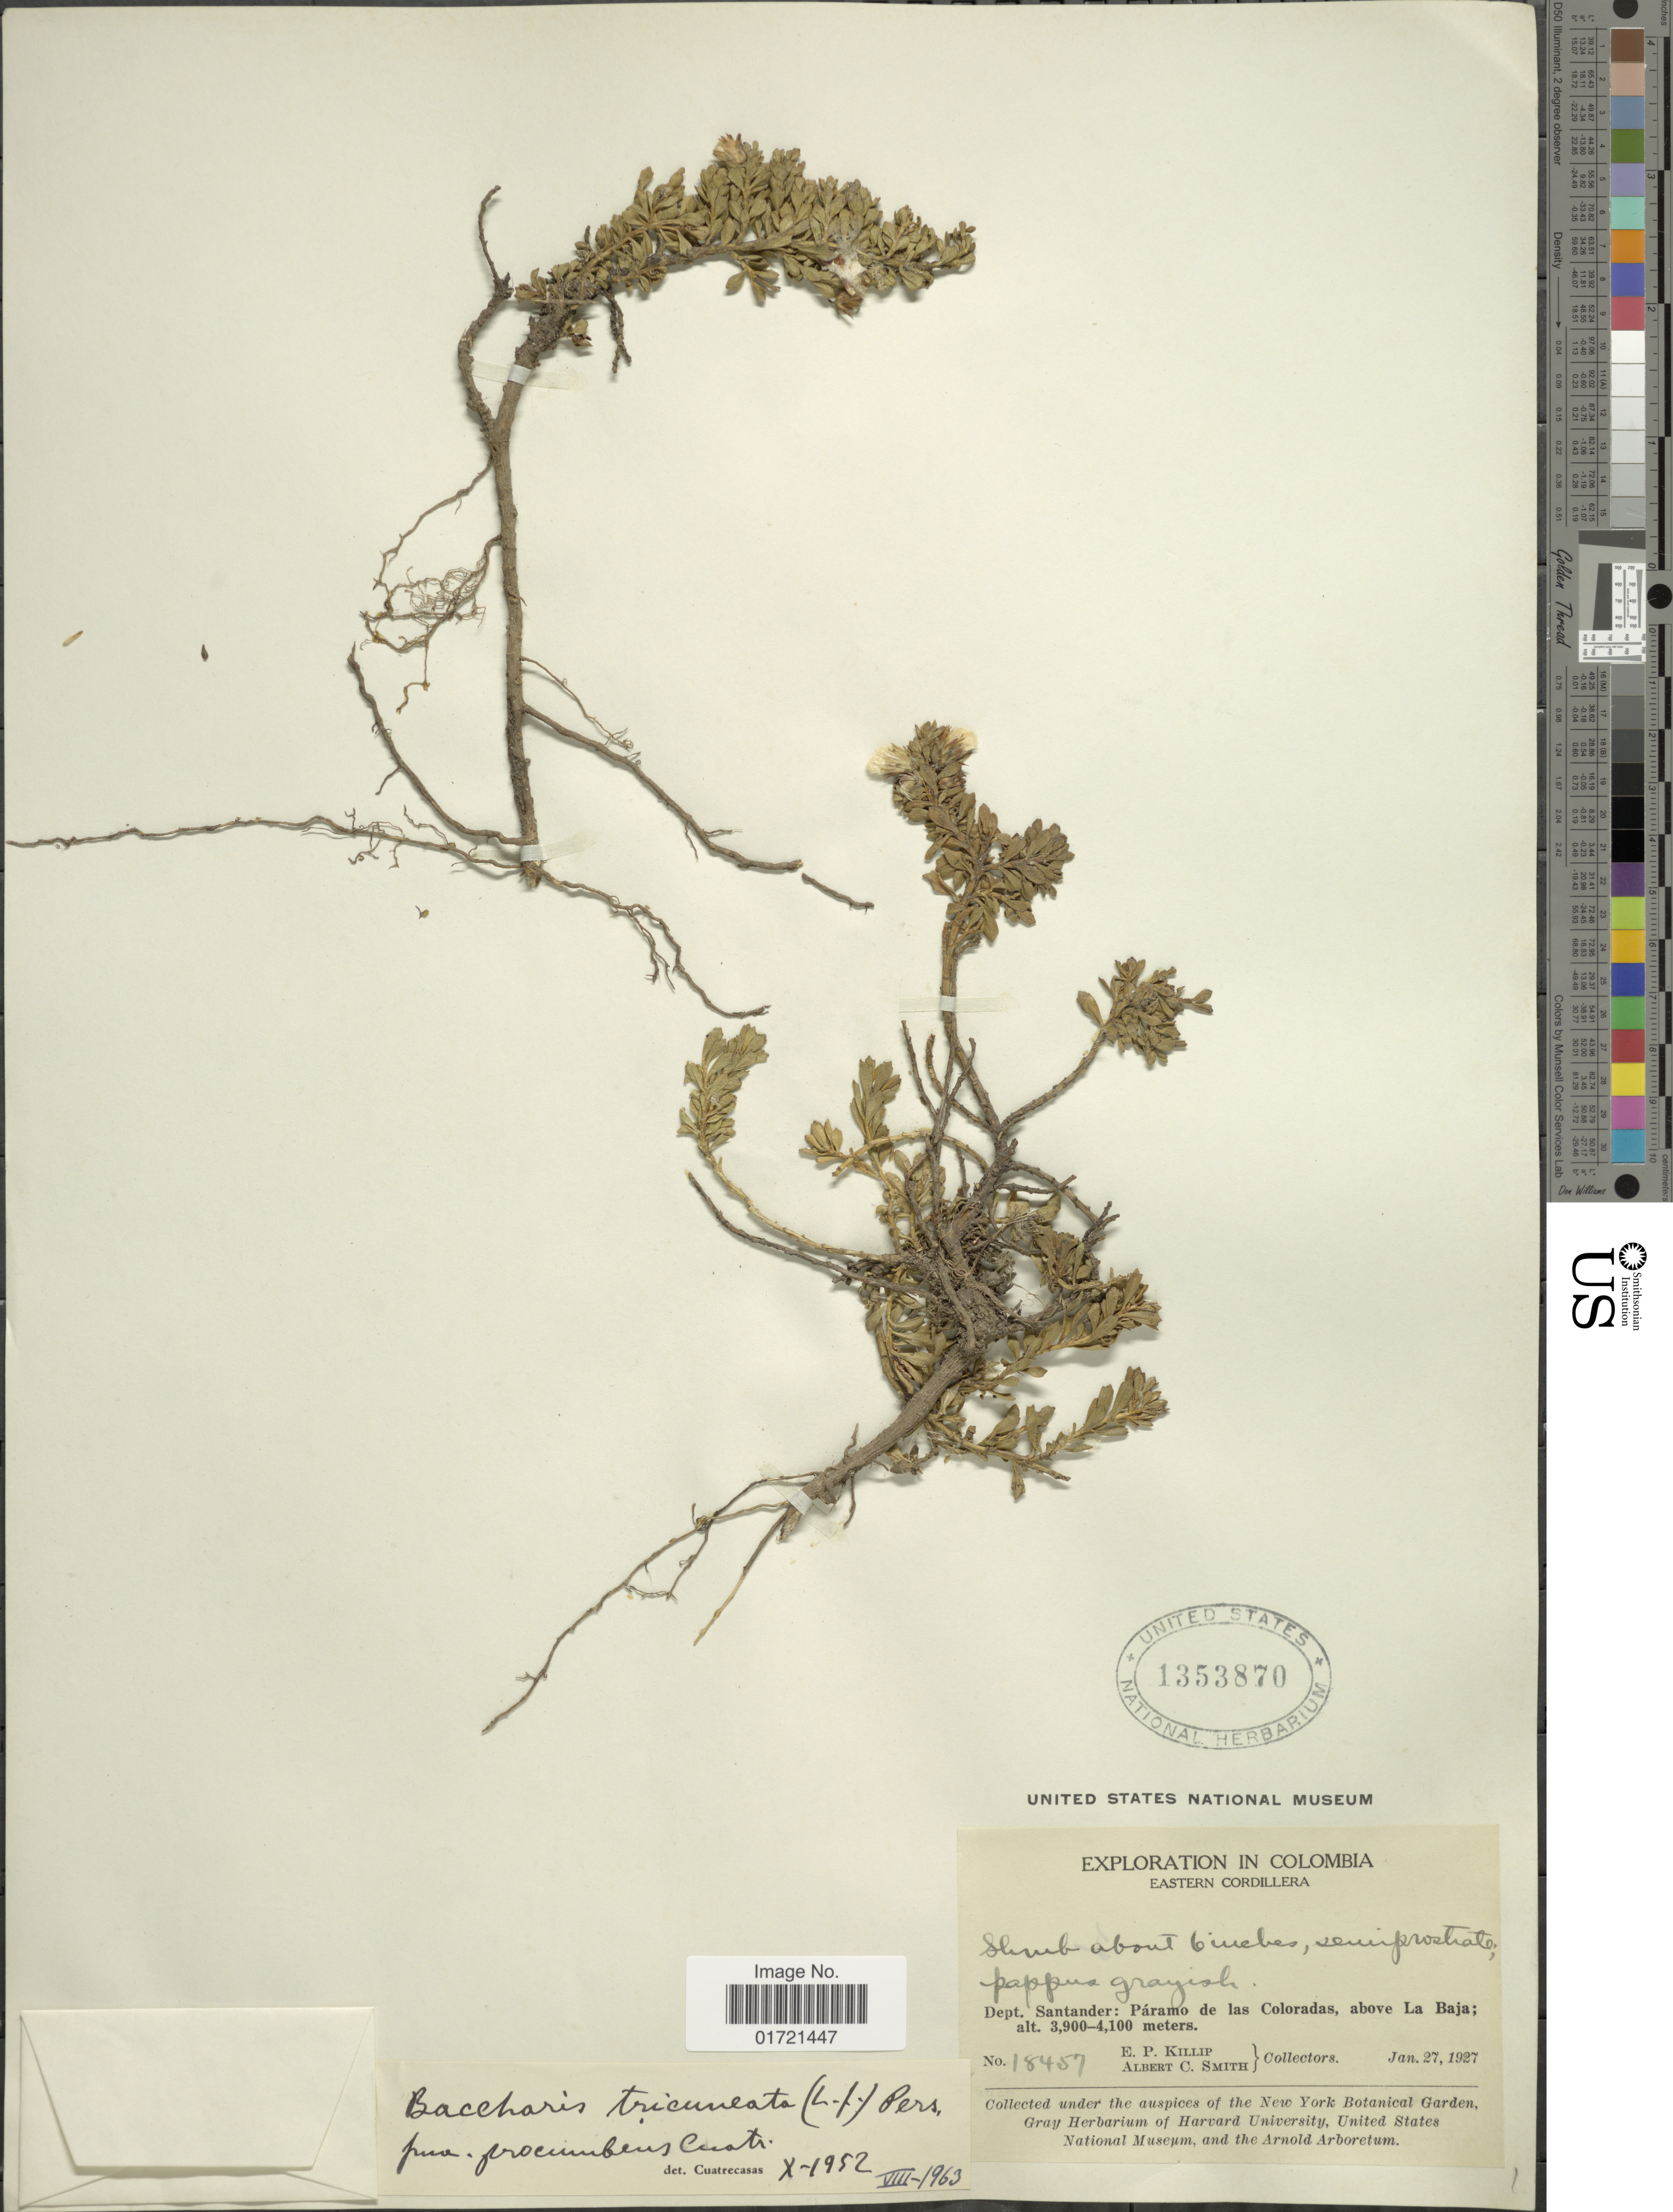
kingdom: Plantae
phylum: Tracheophyta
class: Magnoliopsida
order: Asterales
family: Asteraceae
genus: Baccharis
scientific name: Baccharis tricuneata f. procumbens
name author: Cuatrec.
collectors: E. P. Killip & A. C. Smith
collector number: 18457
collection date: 1927-01-27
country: Colombia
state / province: Santander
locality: Eastern Cordillera, Paramo de las Coloradas, above La Baja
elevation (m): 3900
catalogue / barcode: US 1353870